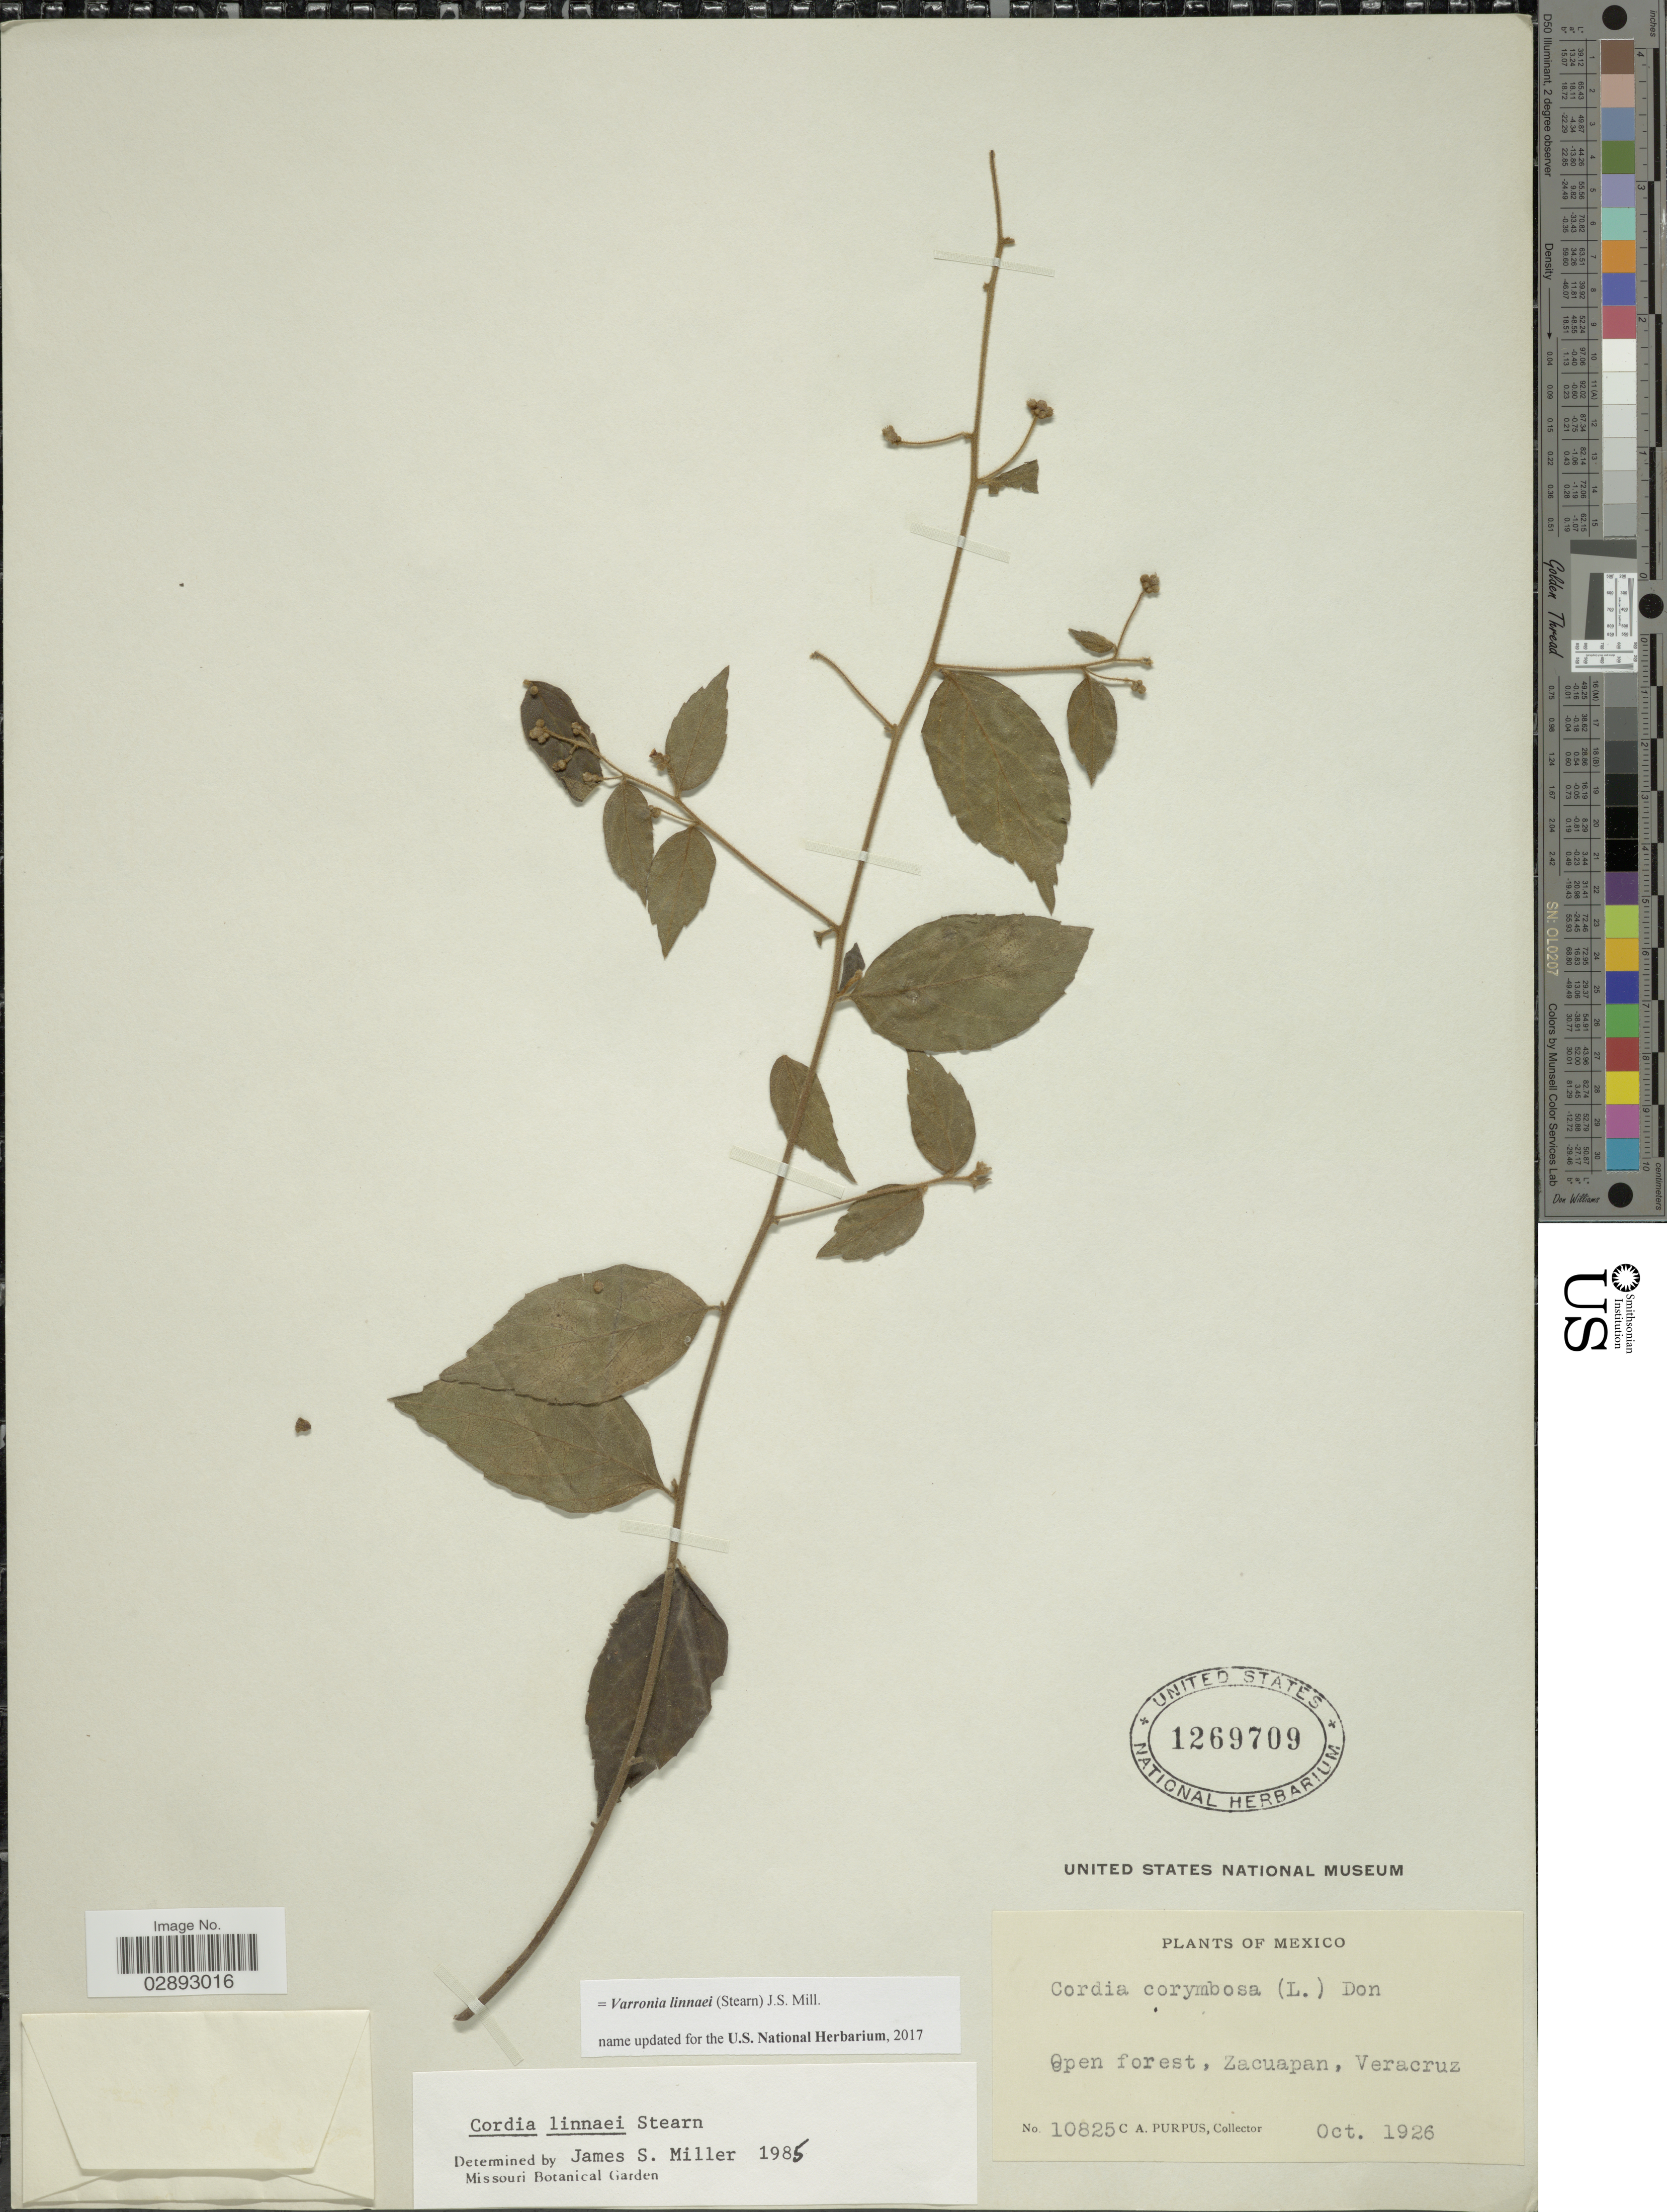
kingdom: Plantae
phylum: Tracheophyta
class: Magnoliopsida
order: Boraginales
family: Cordiaceae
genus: Varronia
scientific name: Varronia linnaei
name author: (Stearn) J.S. Mill.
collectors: C. A. Purpus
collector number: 10825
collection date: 1926-10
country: Mexico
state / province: Veracruz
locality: Open forest, Zacuapan, Veracruz.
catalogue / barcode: US 1269709